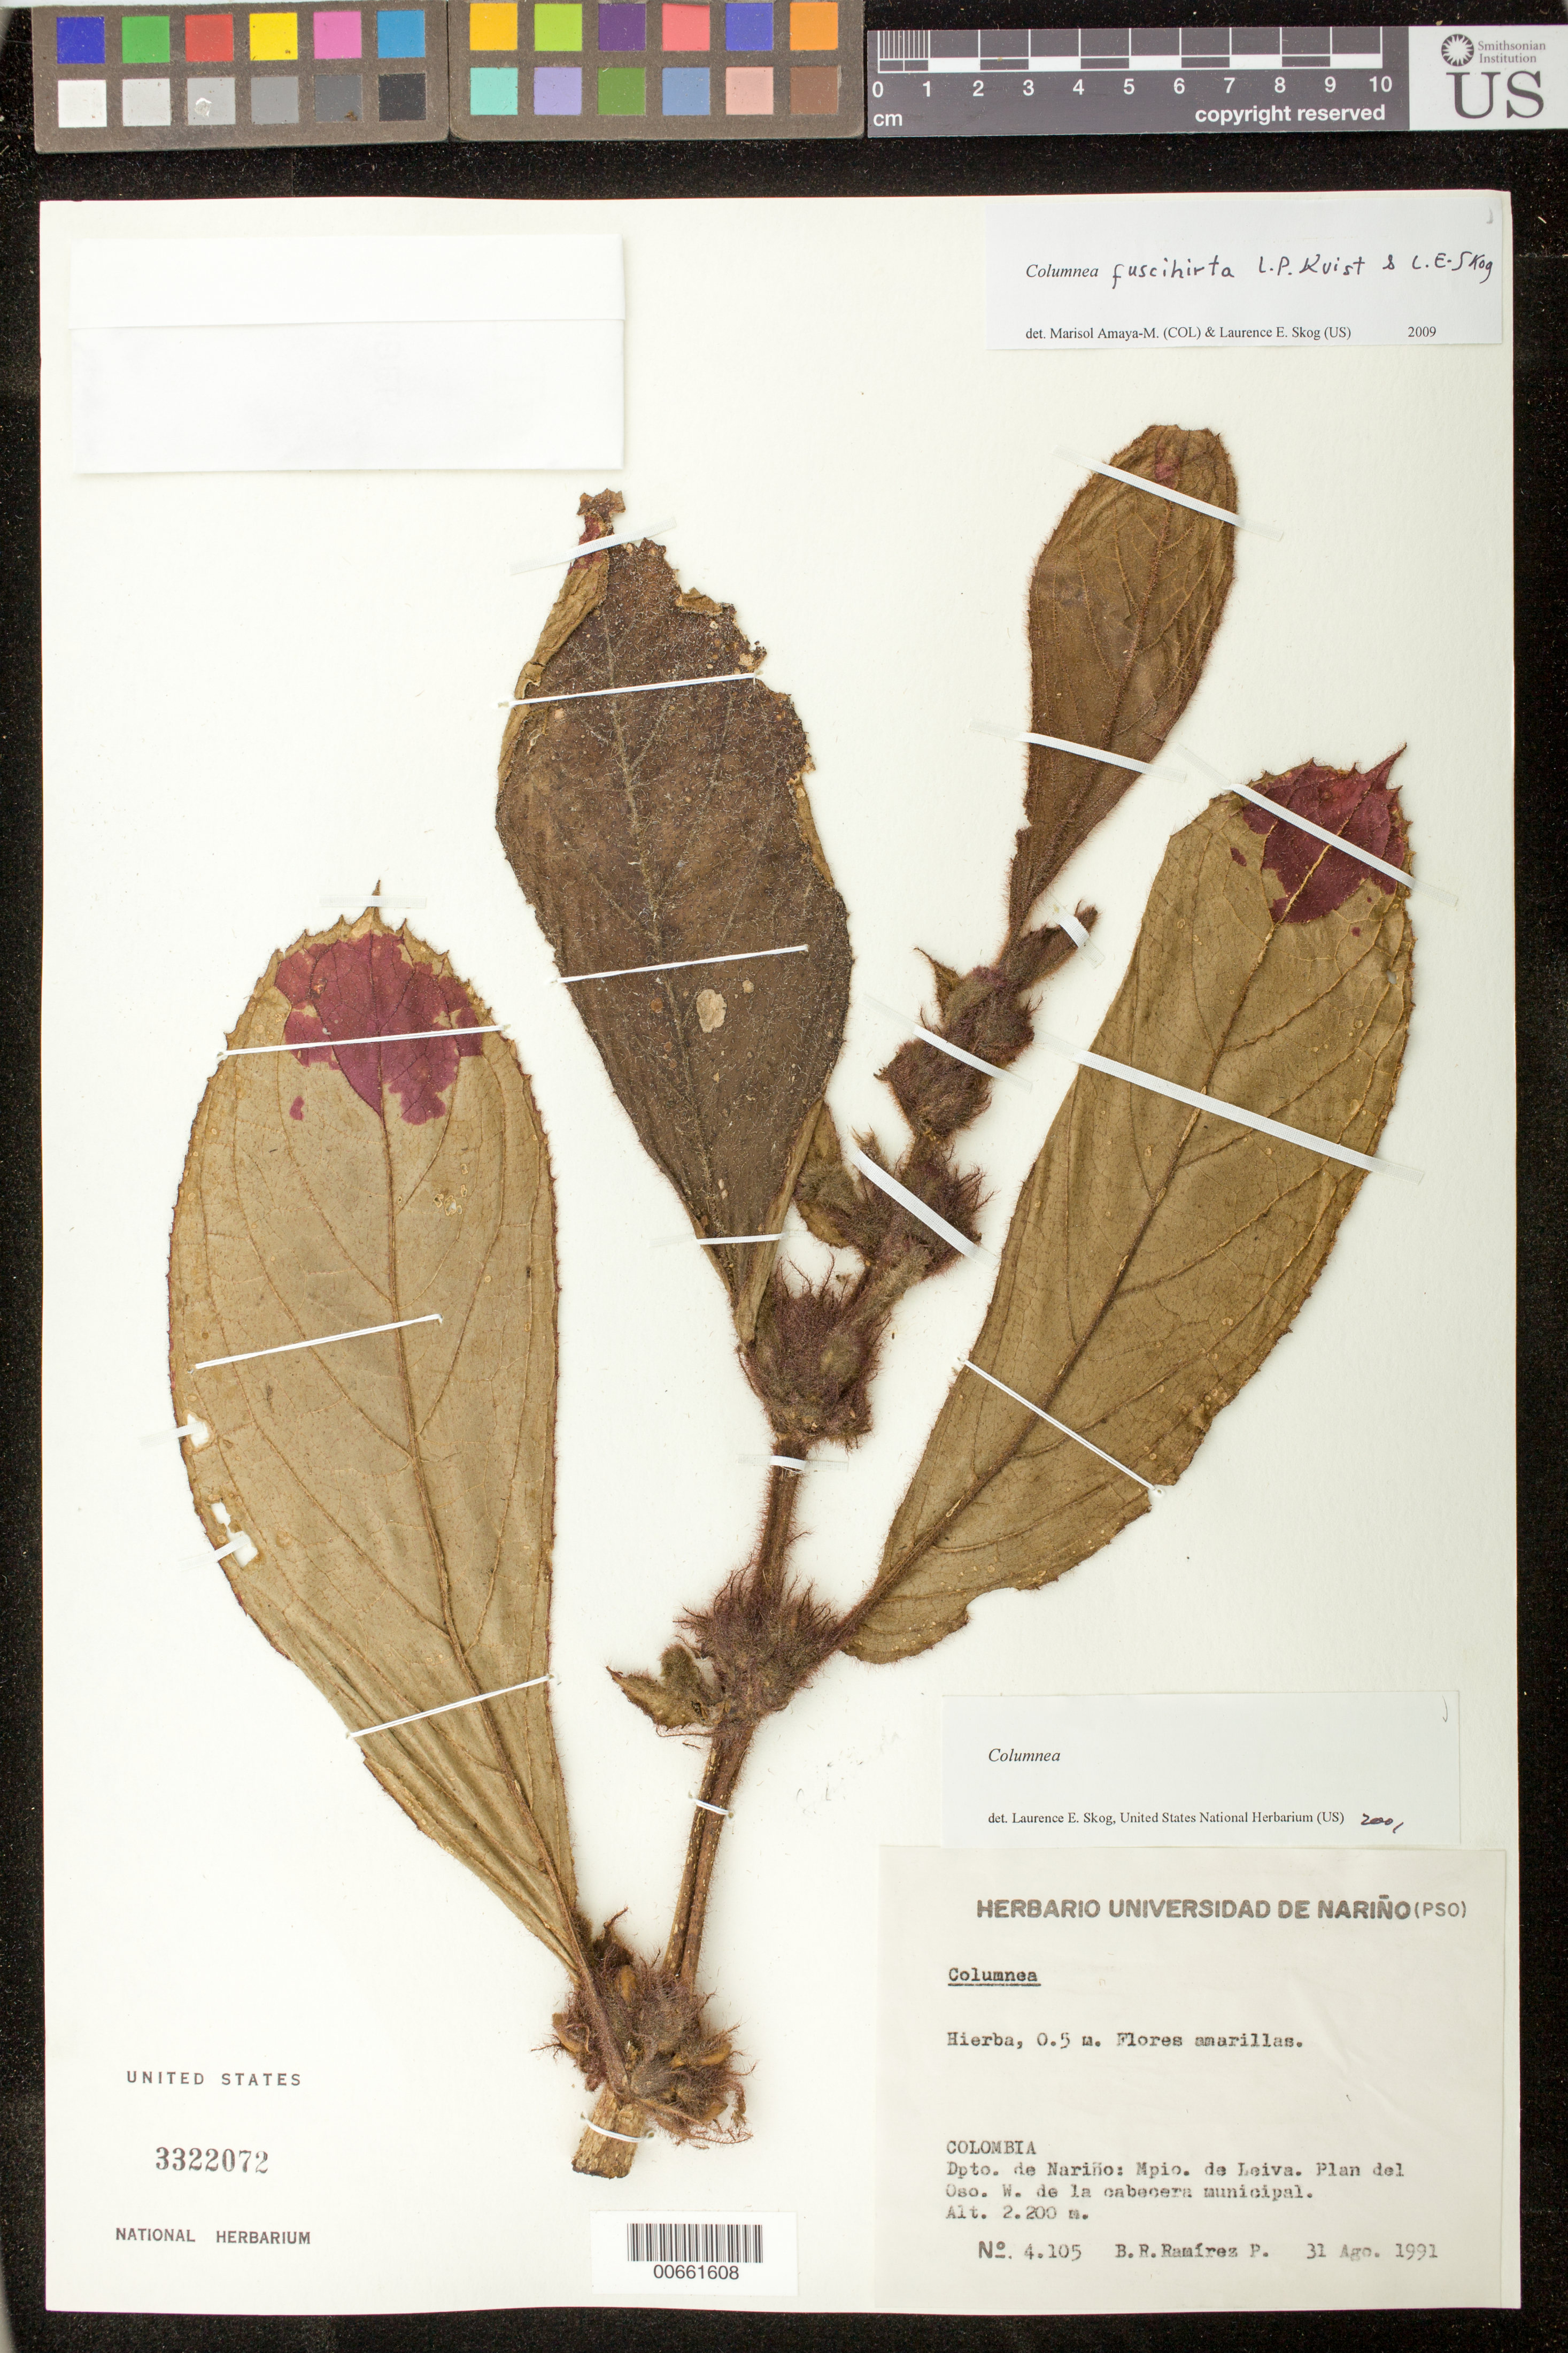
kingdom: Plantae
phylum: Tracheophyta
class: Magnoliopsida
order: Lamiales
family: Gesneriaceae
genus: Columnea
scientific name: Columnea fuscihirta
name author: L.P. Kvist & L.E. Skog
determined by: Amaya-Márquez, M.; Skog, Laurence E.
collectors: B. R. Ramirez P.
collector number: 4105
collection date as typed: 31 Aug 1991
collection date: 1991-08-31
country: Colombia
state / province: Nariño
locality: Mpio. de Leiva, Plan del Oso, W. de la cabecera municipial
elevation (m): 2200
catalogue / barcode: US 3322072